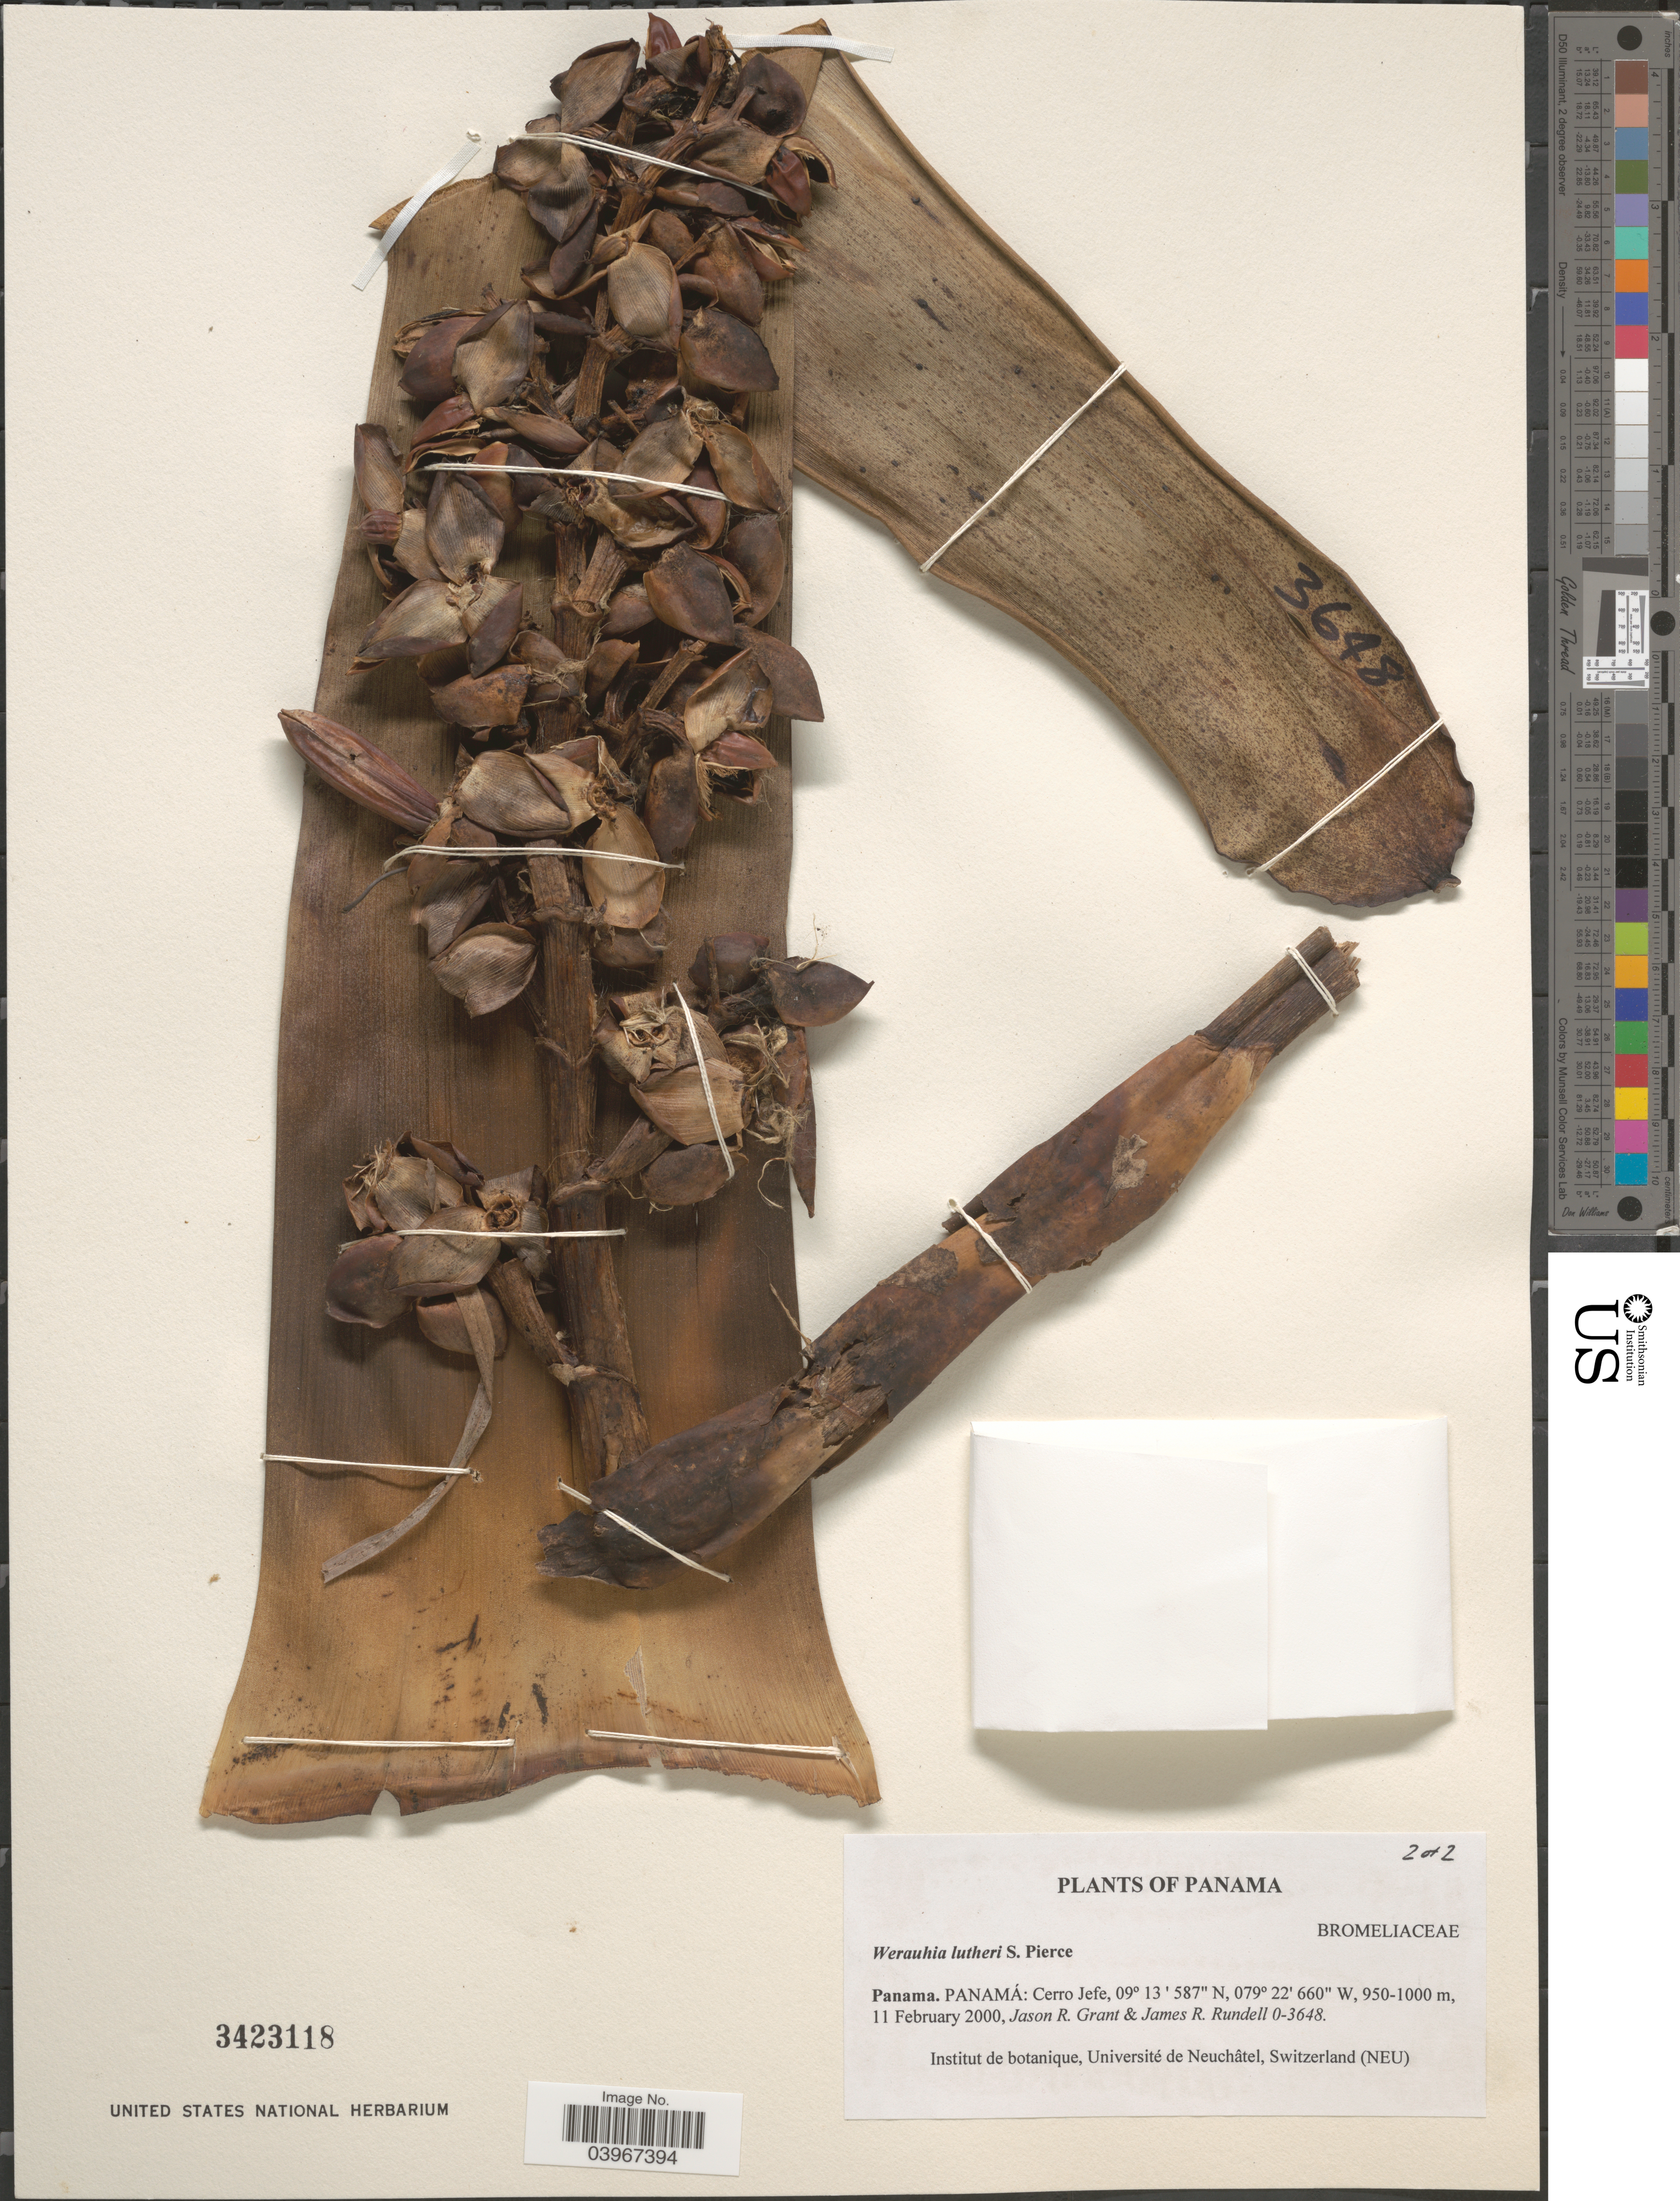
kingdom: Plantae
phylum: Tracheophyta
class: Liliopsida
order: Poales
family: Bromeliaceae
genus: Werauhia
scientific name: Werauhia lutheri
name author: S.M. Pierce & Aranda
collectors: J. R. Grant & J. R. Rundell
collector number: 0-3648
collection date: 2000-02-11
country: Panama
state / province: Panamá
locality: Cerro Jefe.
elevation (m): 950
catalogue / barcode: US 3423118